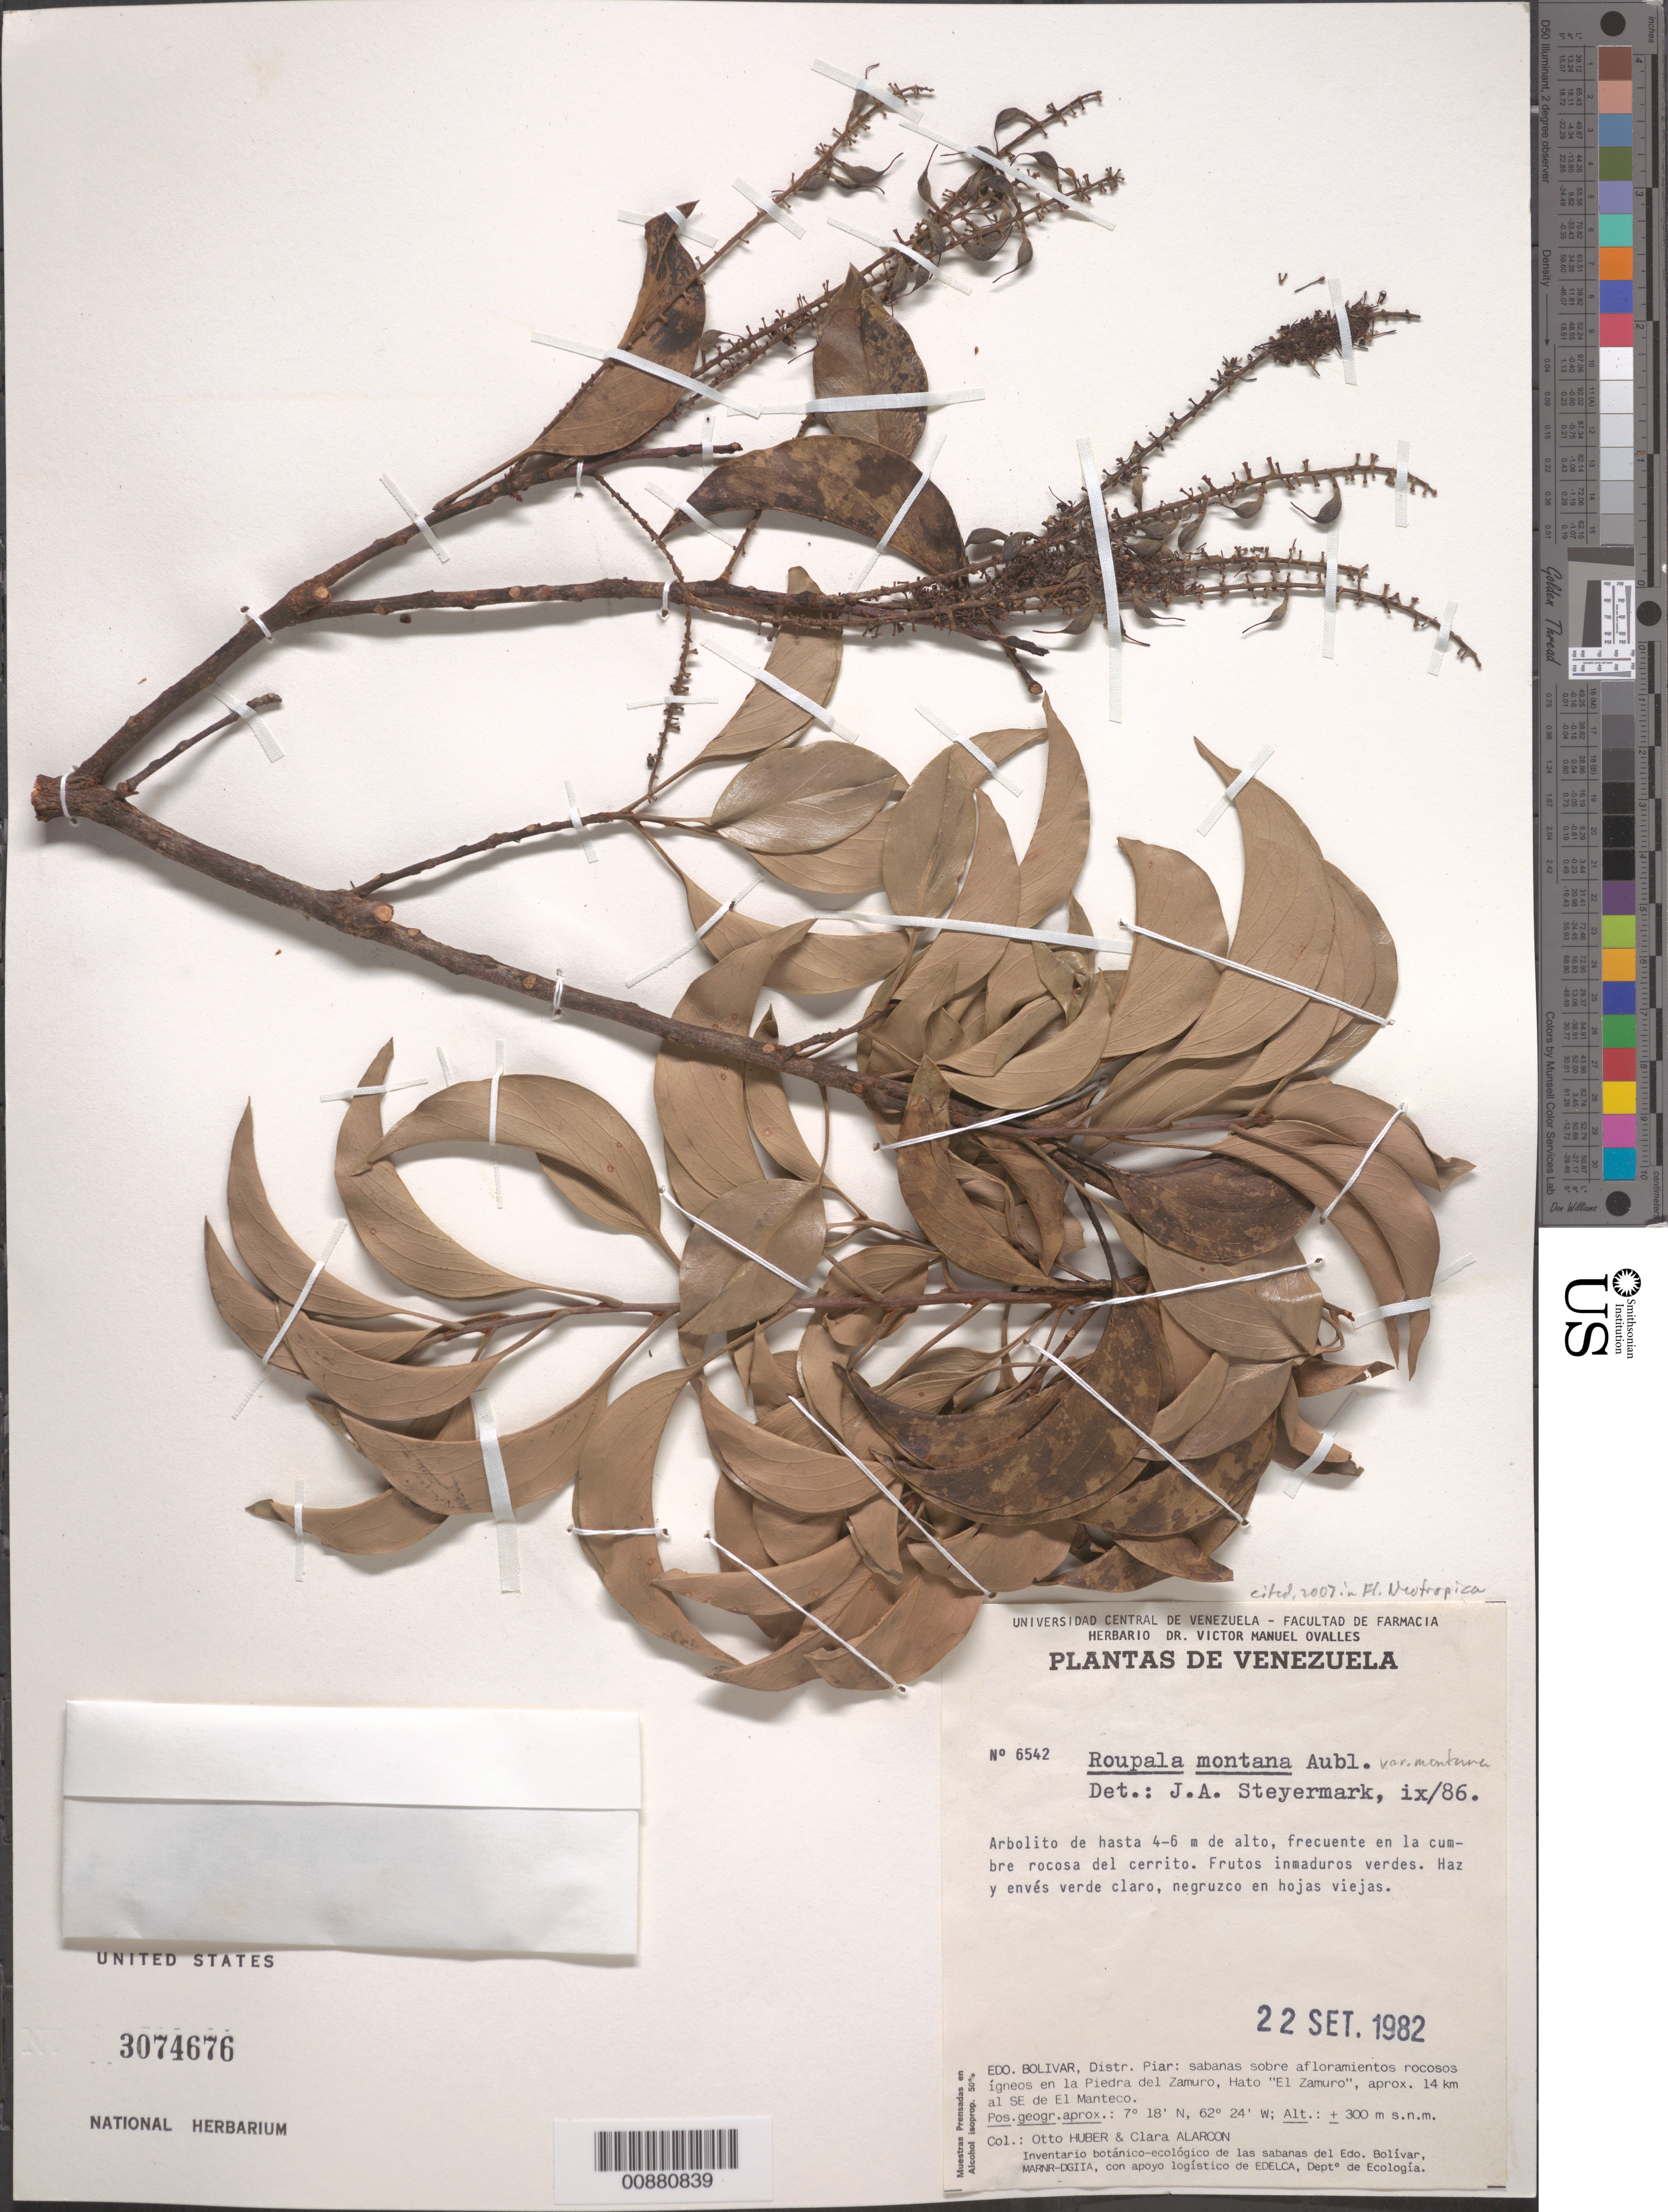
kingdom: Plantae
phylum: Tracheophyta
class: Magnoliopsida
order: Proteales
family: Proteaceae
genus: Roupala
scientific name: Roupala montana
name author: Aubl.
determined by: Steyermark, Julian A., (VEN)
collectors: O. Huber & C. Alarcon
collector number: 6542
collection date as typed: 22-Sep-82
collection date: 1982-09-22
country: Venezuela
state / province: Bolívar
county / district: Piar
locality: Piedra del Zamuro, Hato "El Zamuro", aprox. 14 km SE de El Manteco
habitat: Cumbre rocosa del cerrito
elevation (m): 300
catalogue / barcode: US 3074676